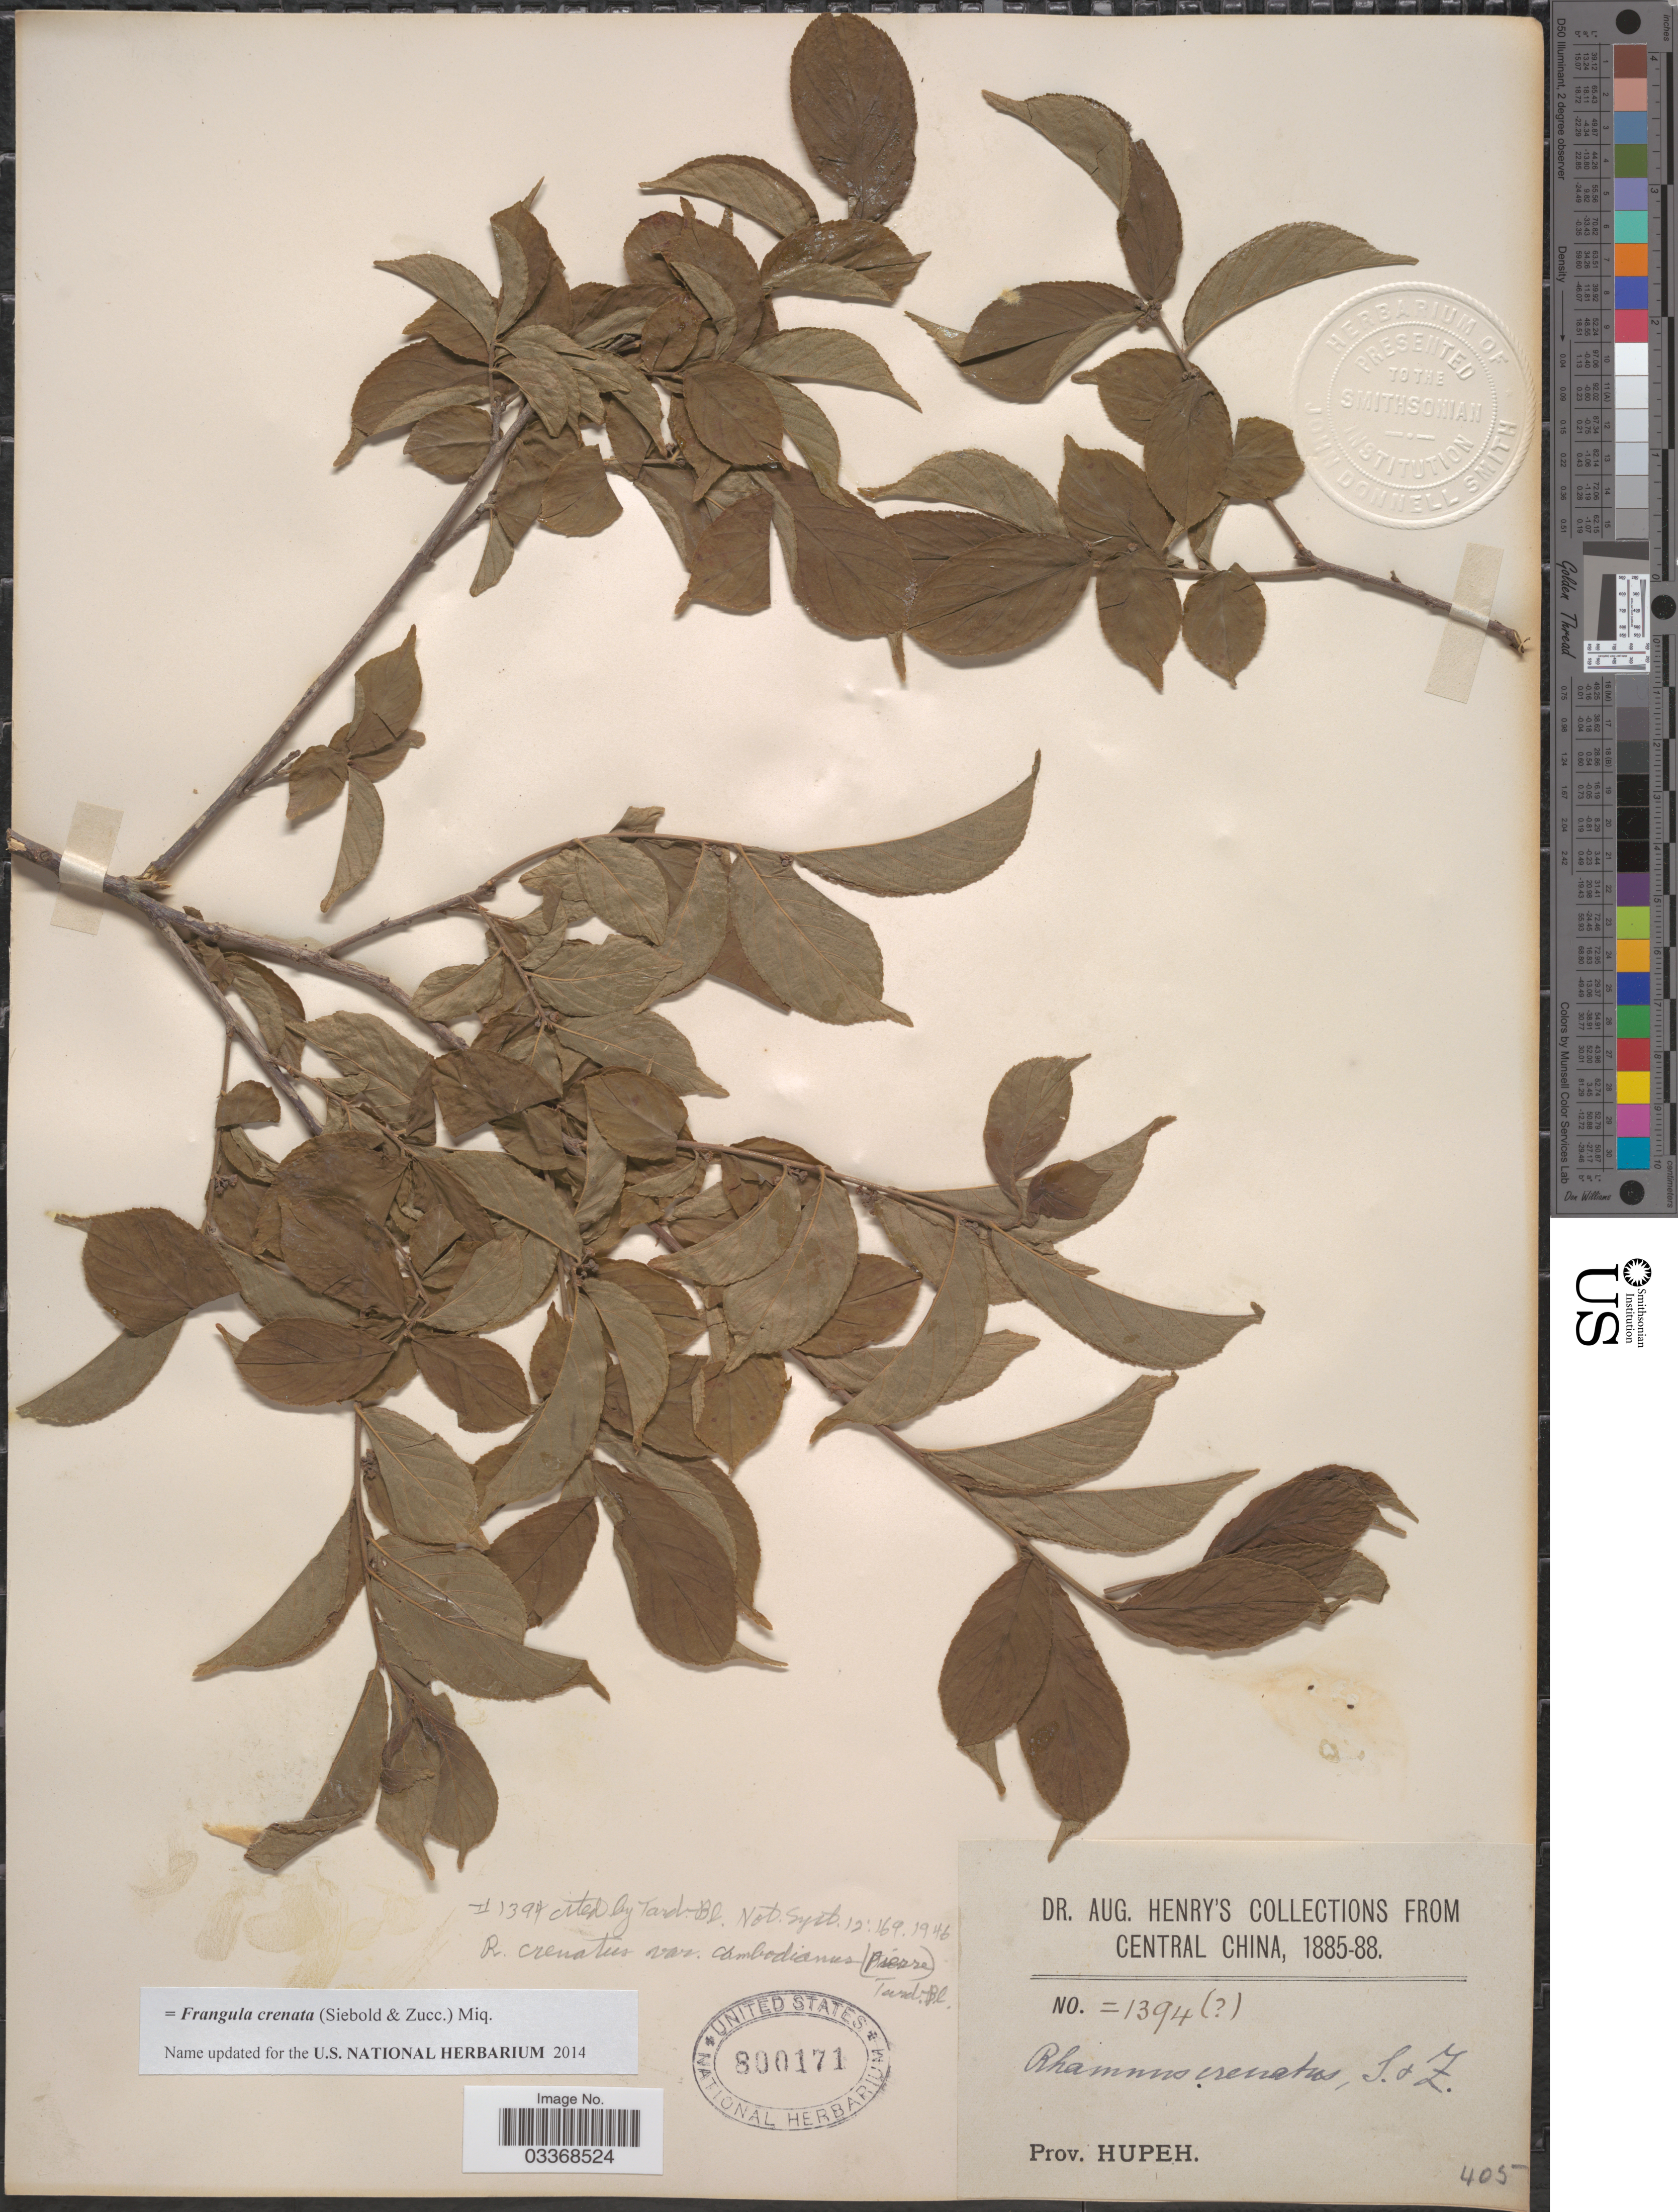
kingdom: Plantae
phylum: Tracheophyta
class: Magnoliopsida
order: Rosales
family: Rhamnaceae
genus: Frangula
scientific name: Frangula crenata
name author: (Siebold & Zucc.) Miq.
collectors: A. Henry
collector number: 1394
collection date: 1885/1888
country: China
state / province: Hubei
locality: Central China. Prov. Hupeh.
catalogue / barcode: US 800171